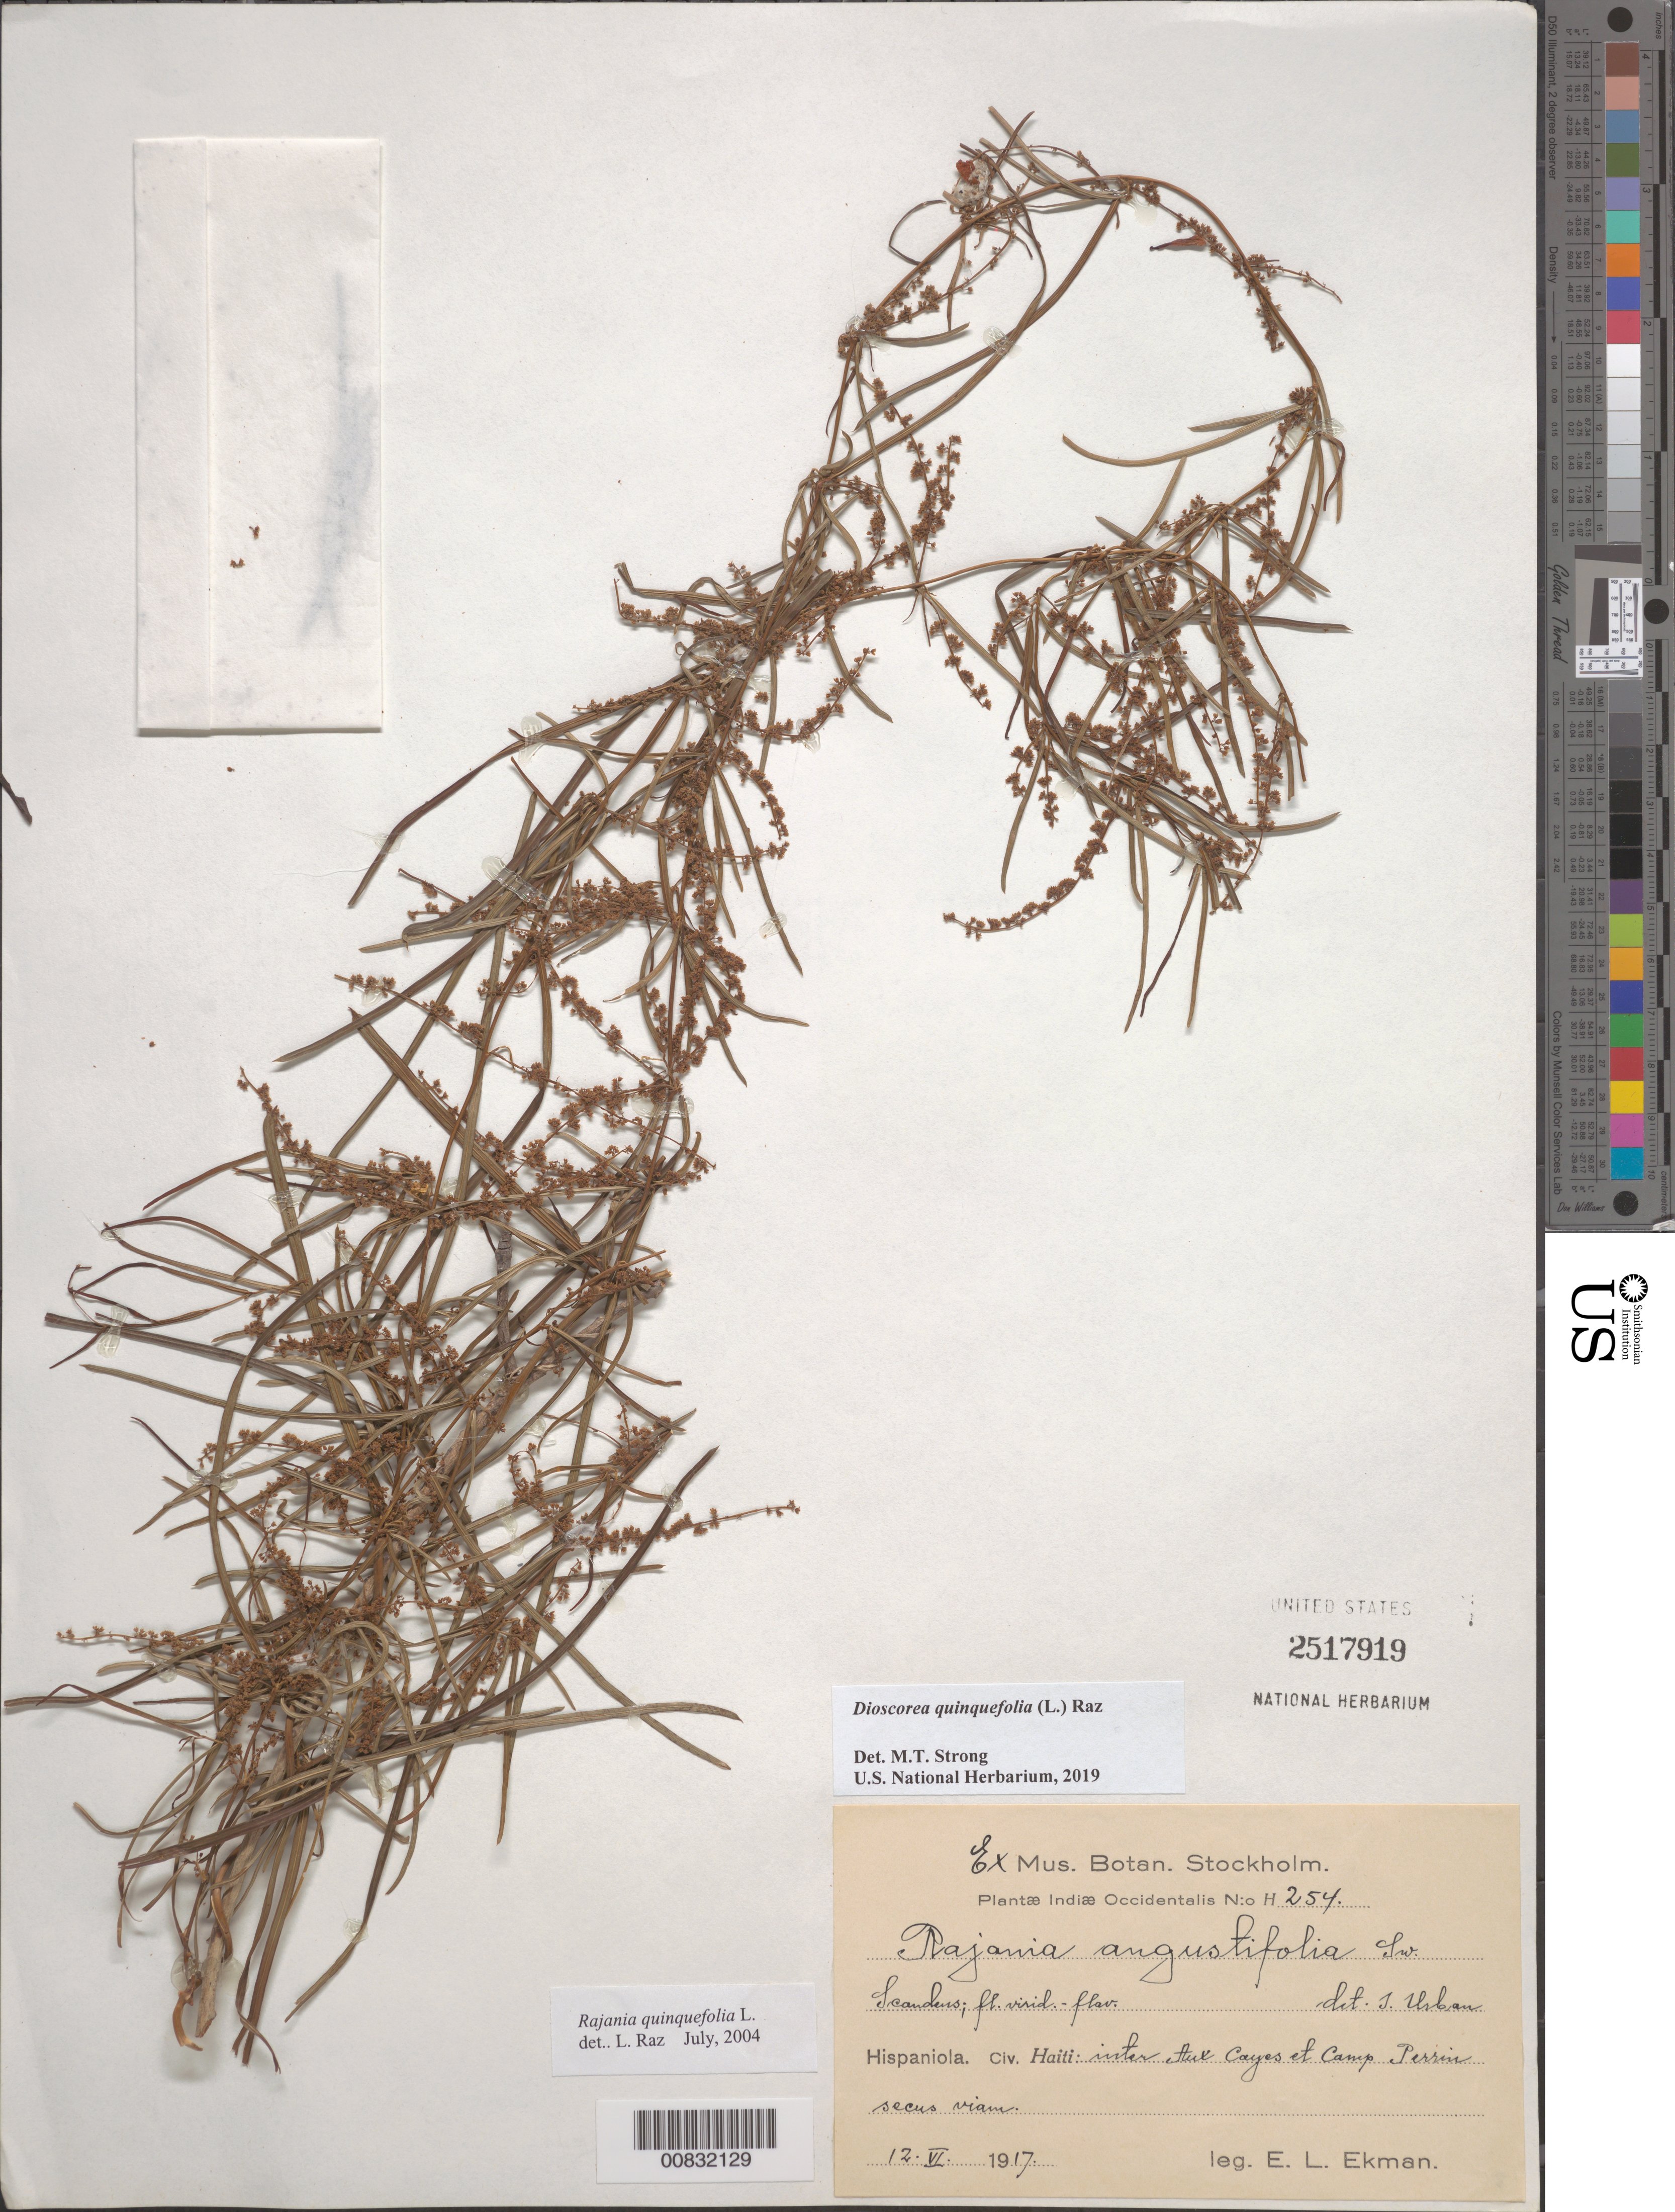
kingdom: Plantae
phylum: Tracheophyta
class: Liliopsida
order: Dioscoreales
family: Dioscoreaceae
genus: Dioscorea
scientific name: Dioscorea quinquefolia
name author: (L.) Raz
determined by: Strong, M. T., (US), Smithsonian Institution - National Museum of Natural History (UNITED STATES)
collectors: E. L. Ekman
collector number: H 254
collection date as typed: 12 Jun 1917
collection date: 1917-06-12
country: Haiti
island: Hispaniola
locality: Inter Aux Cayes et Camp Perrin.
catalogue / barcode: US 2517919